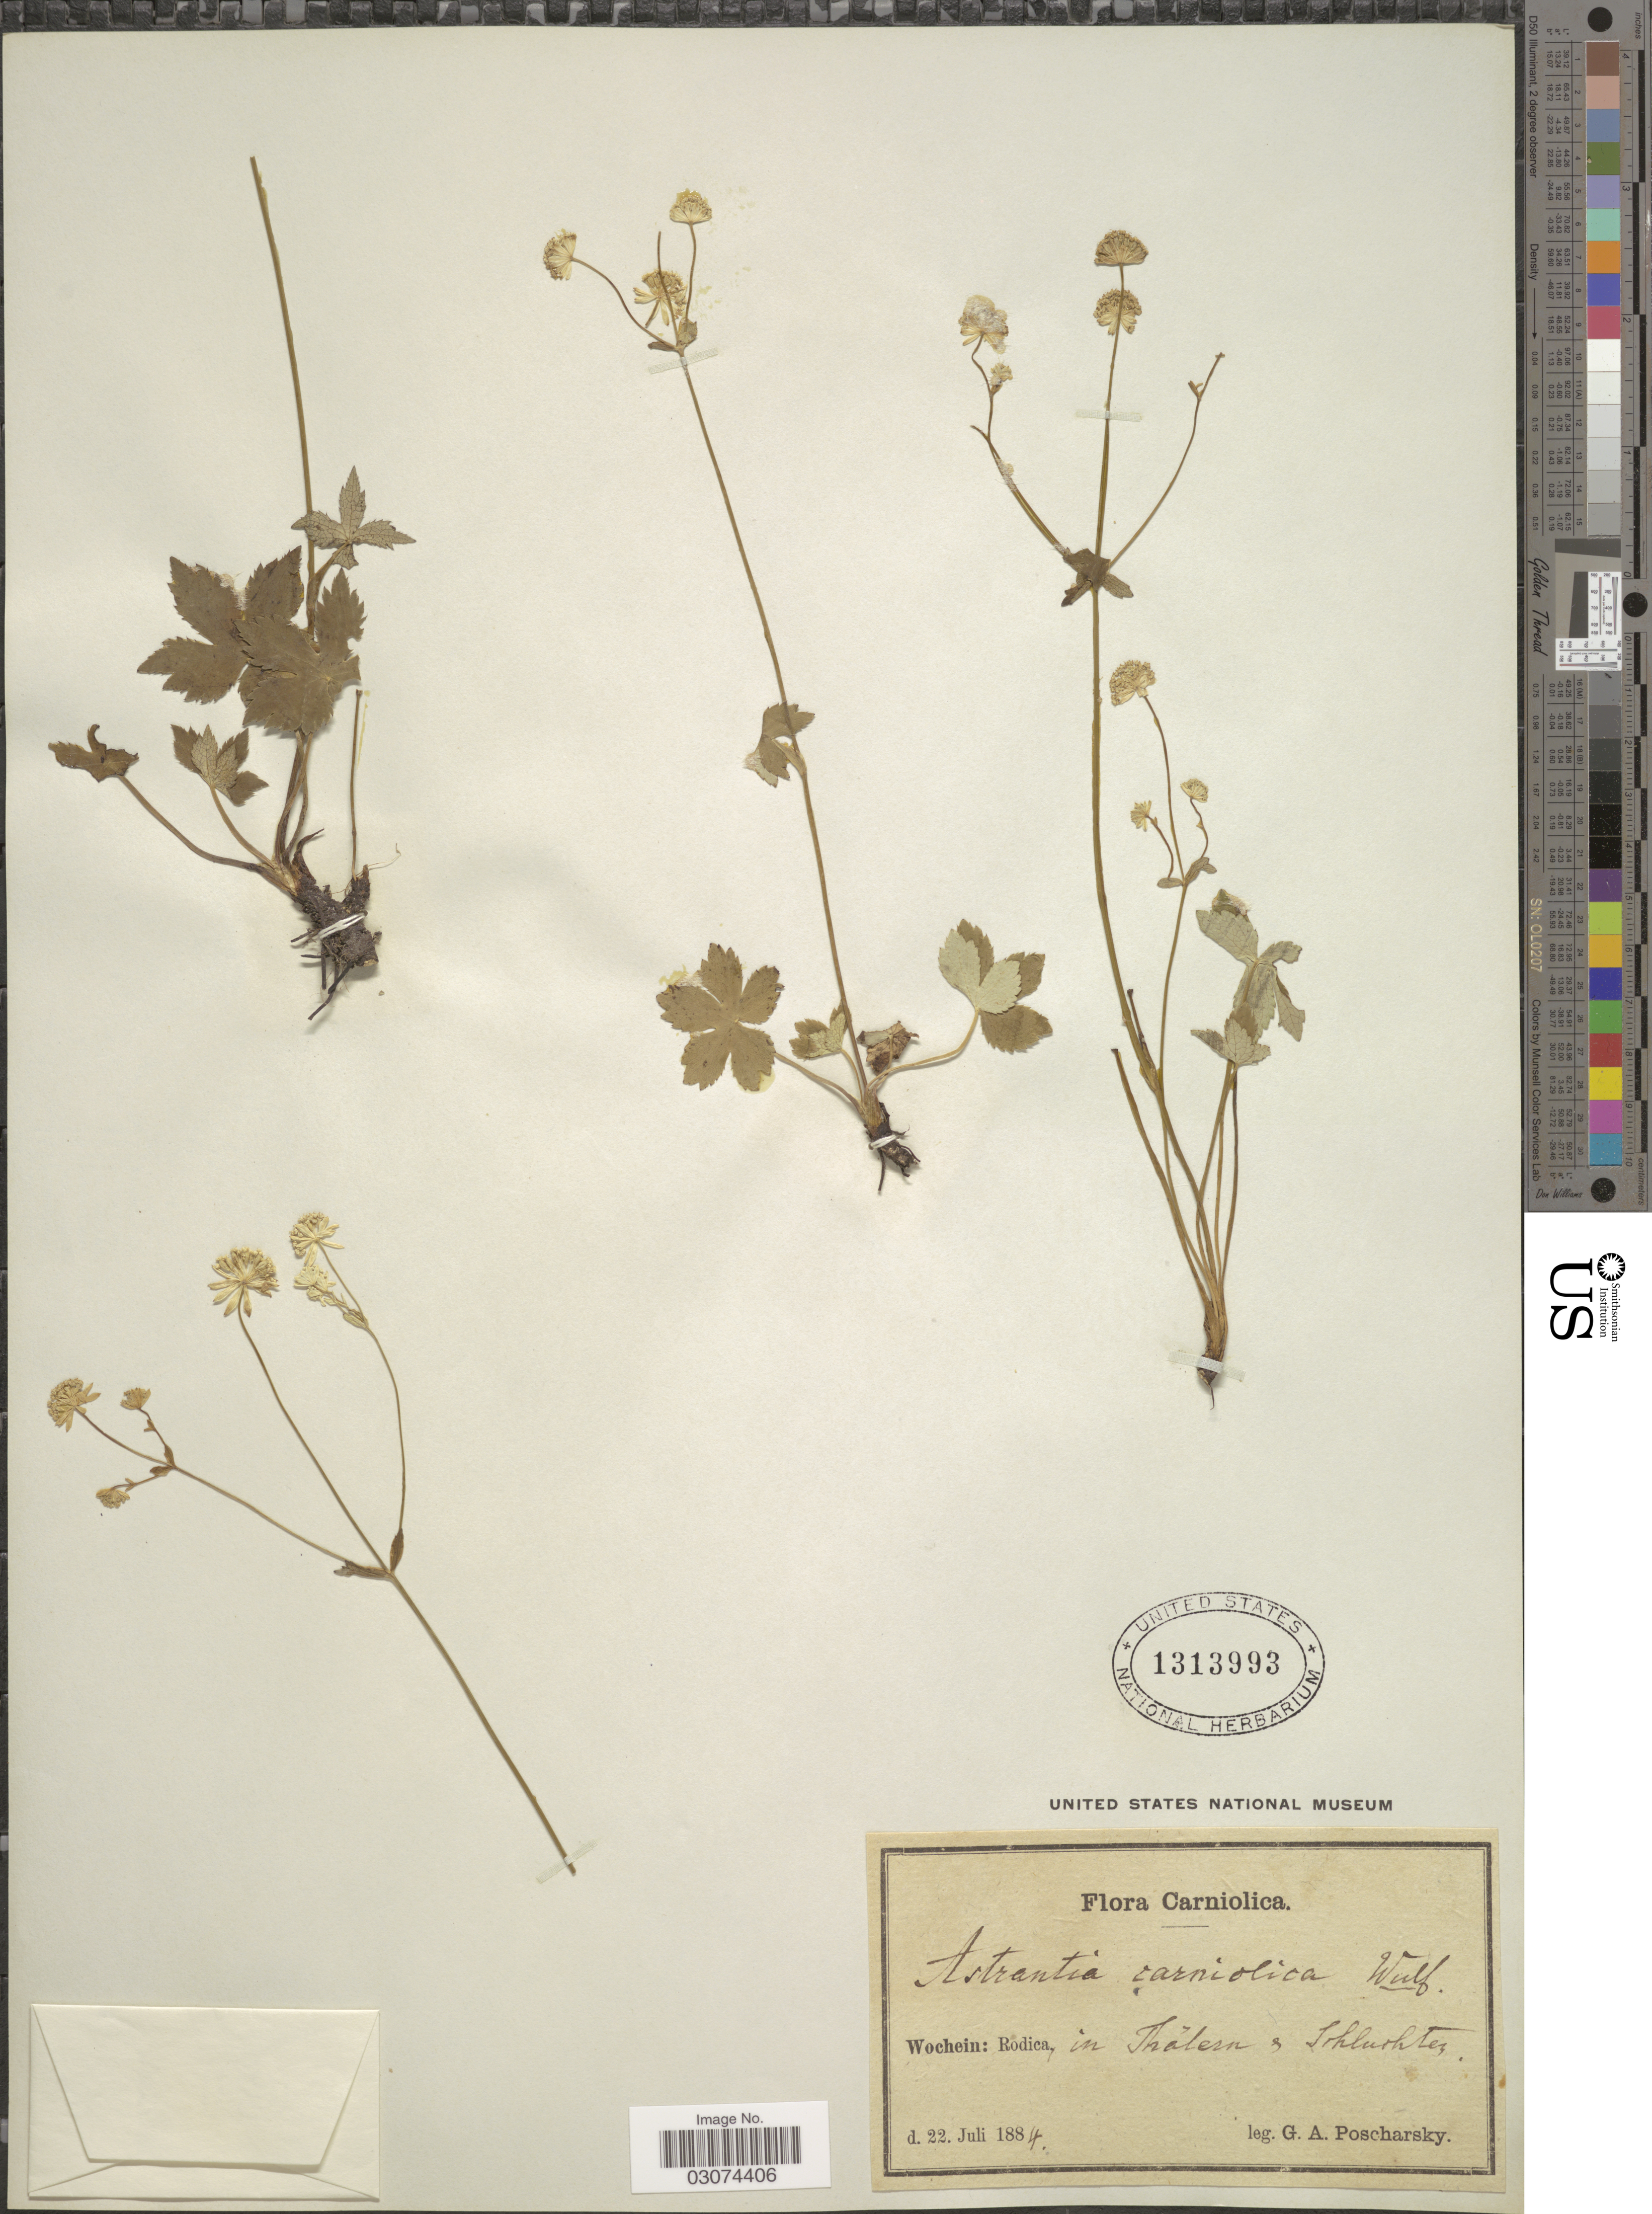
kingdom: Plantae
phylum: Tracheophyta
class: Magnoliopsida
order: Apiales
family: Apiaceae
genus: Astrantia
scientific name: Astrantia carniolica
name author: Wulfen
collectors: G. Poscharsky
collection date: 1884-07-22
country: Slovenia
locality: Carniolica. Wochein: Rodica, in Thälen & Schluchten.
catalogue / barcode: US 1313993